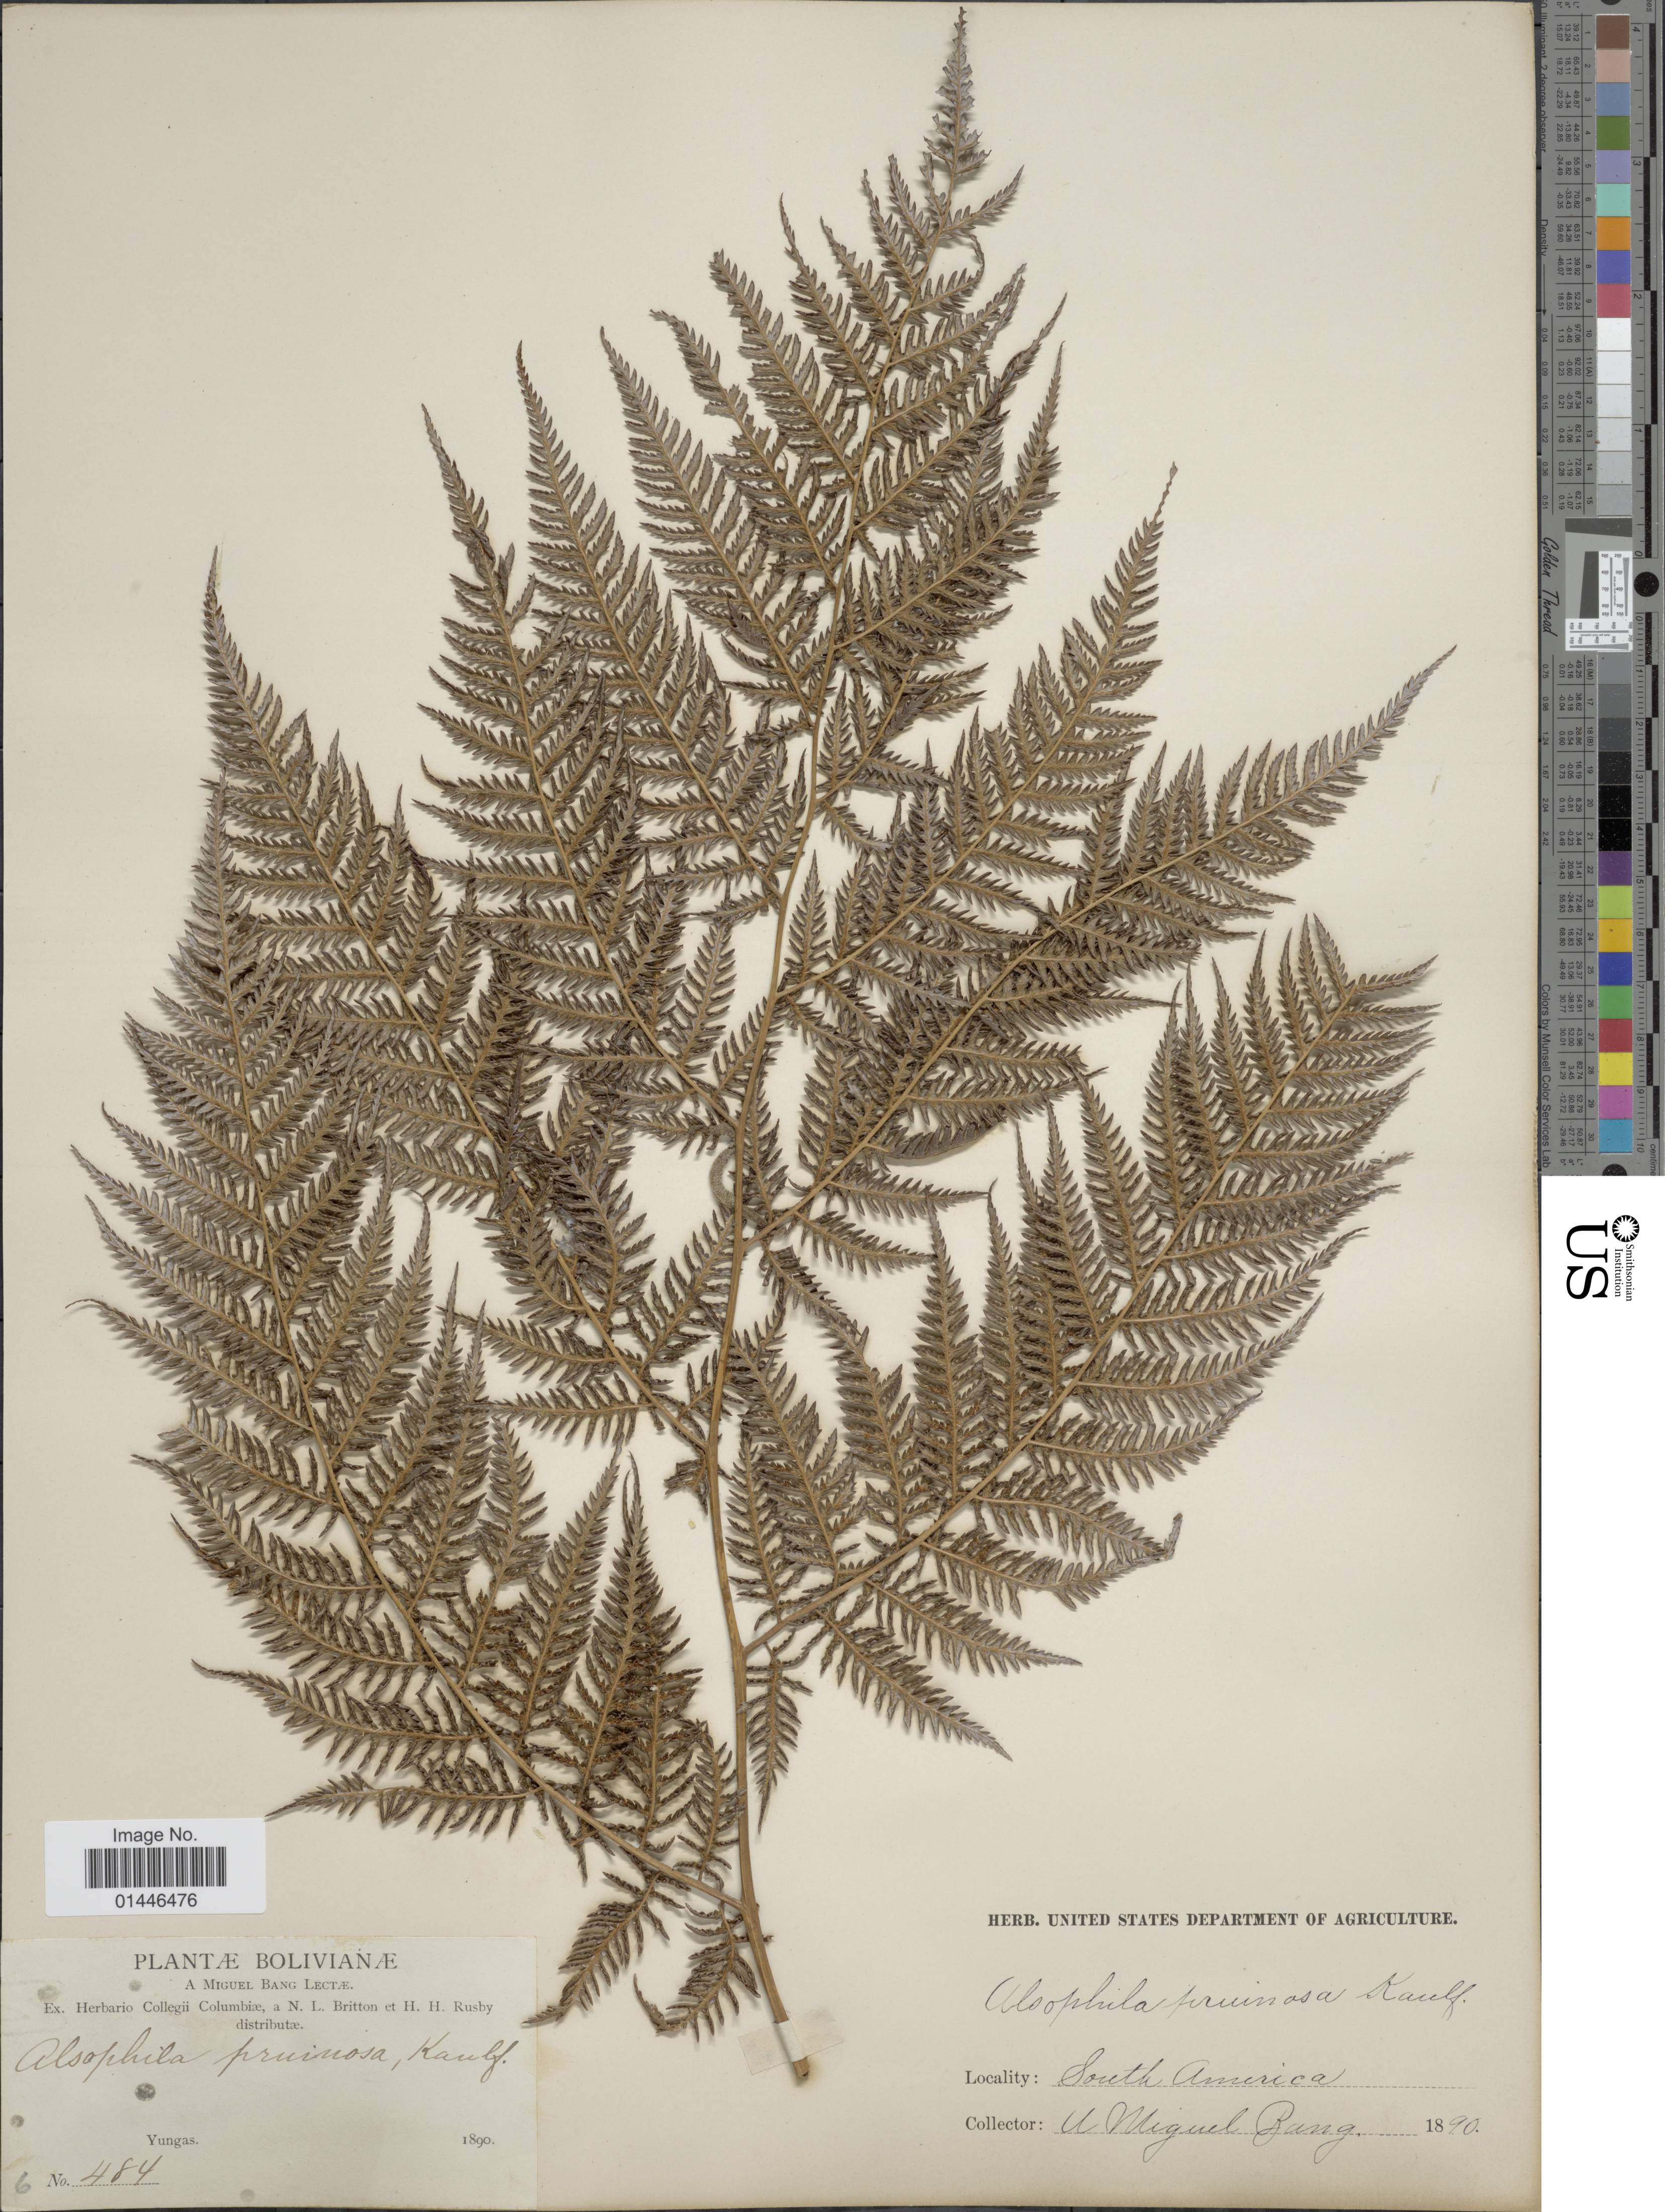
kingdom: Plantae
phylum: Tracheophyta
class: Polypodiopsida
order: Cyatheales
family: Dicksoniaceae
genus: Lophosoria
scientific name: Lophosoria quadripinnata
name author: (J.F. Gmel.) C. Chr.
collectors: M. Bang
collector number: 484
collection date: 1890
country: Bolivia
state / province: La Paz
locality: Yungas